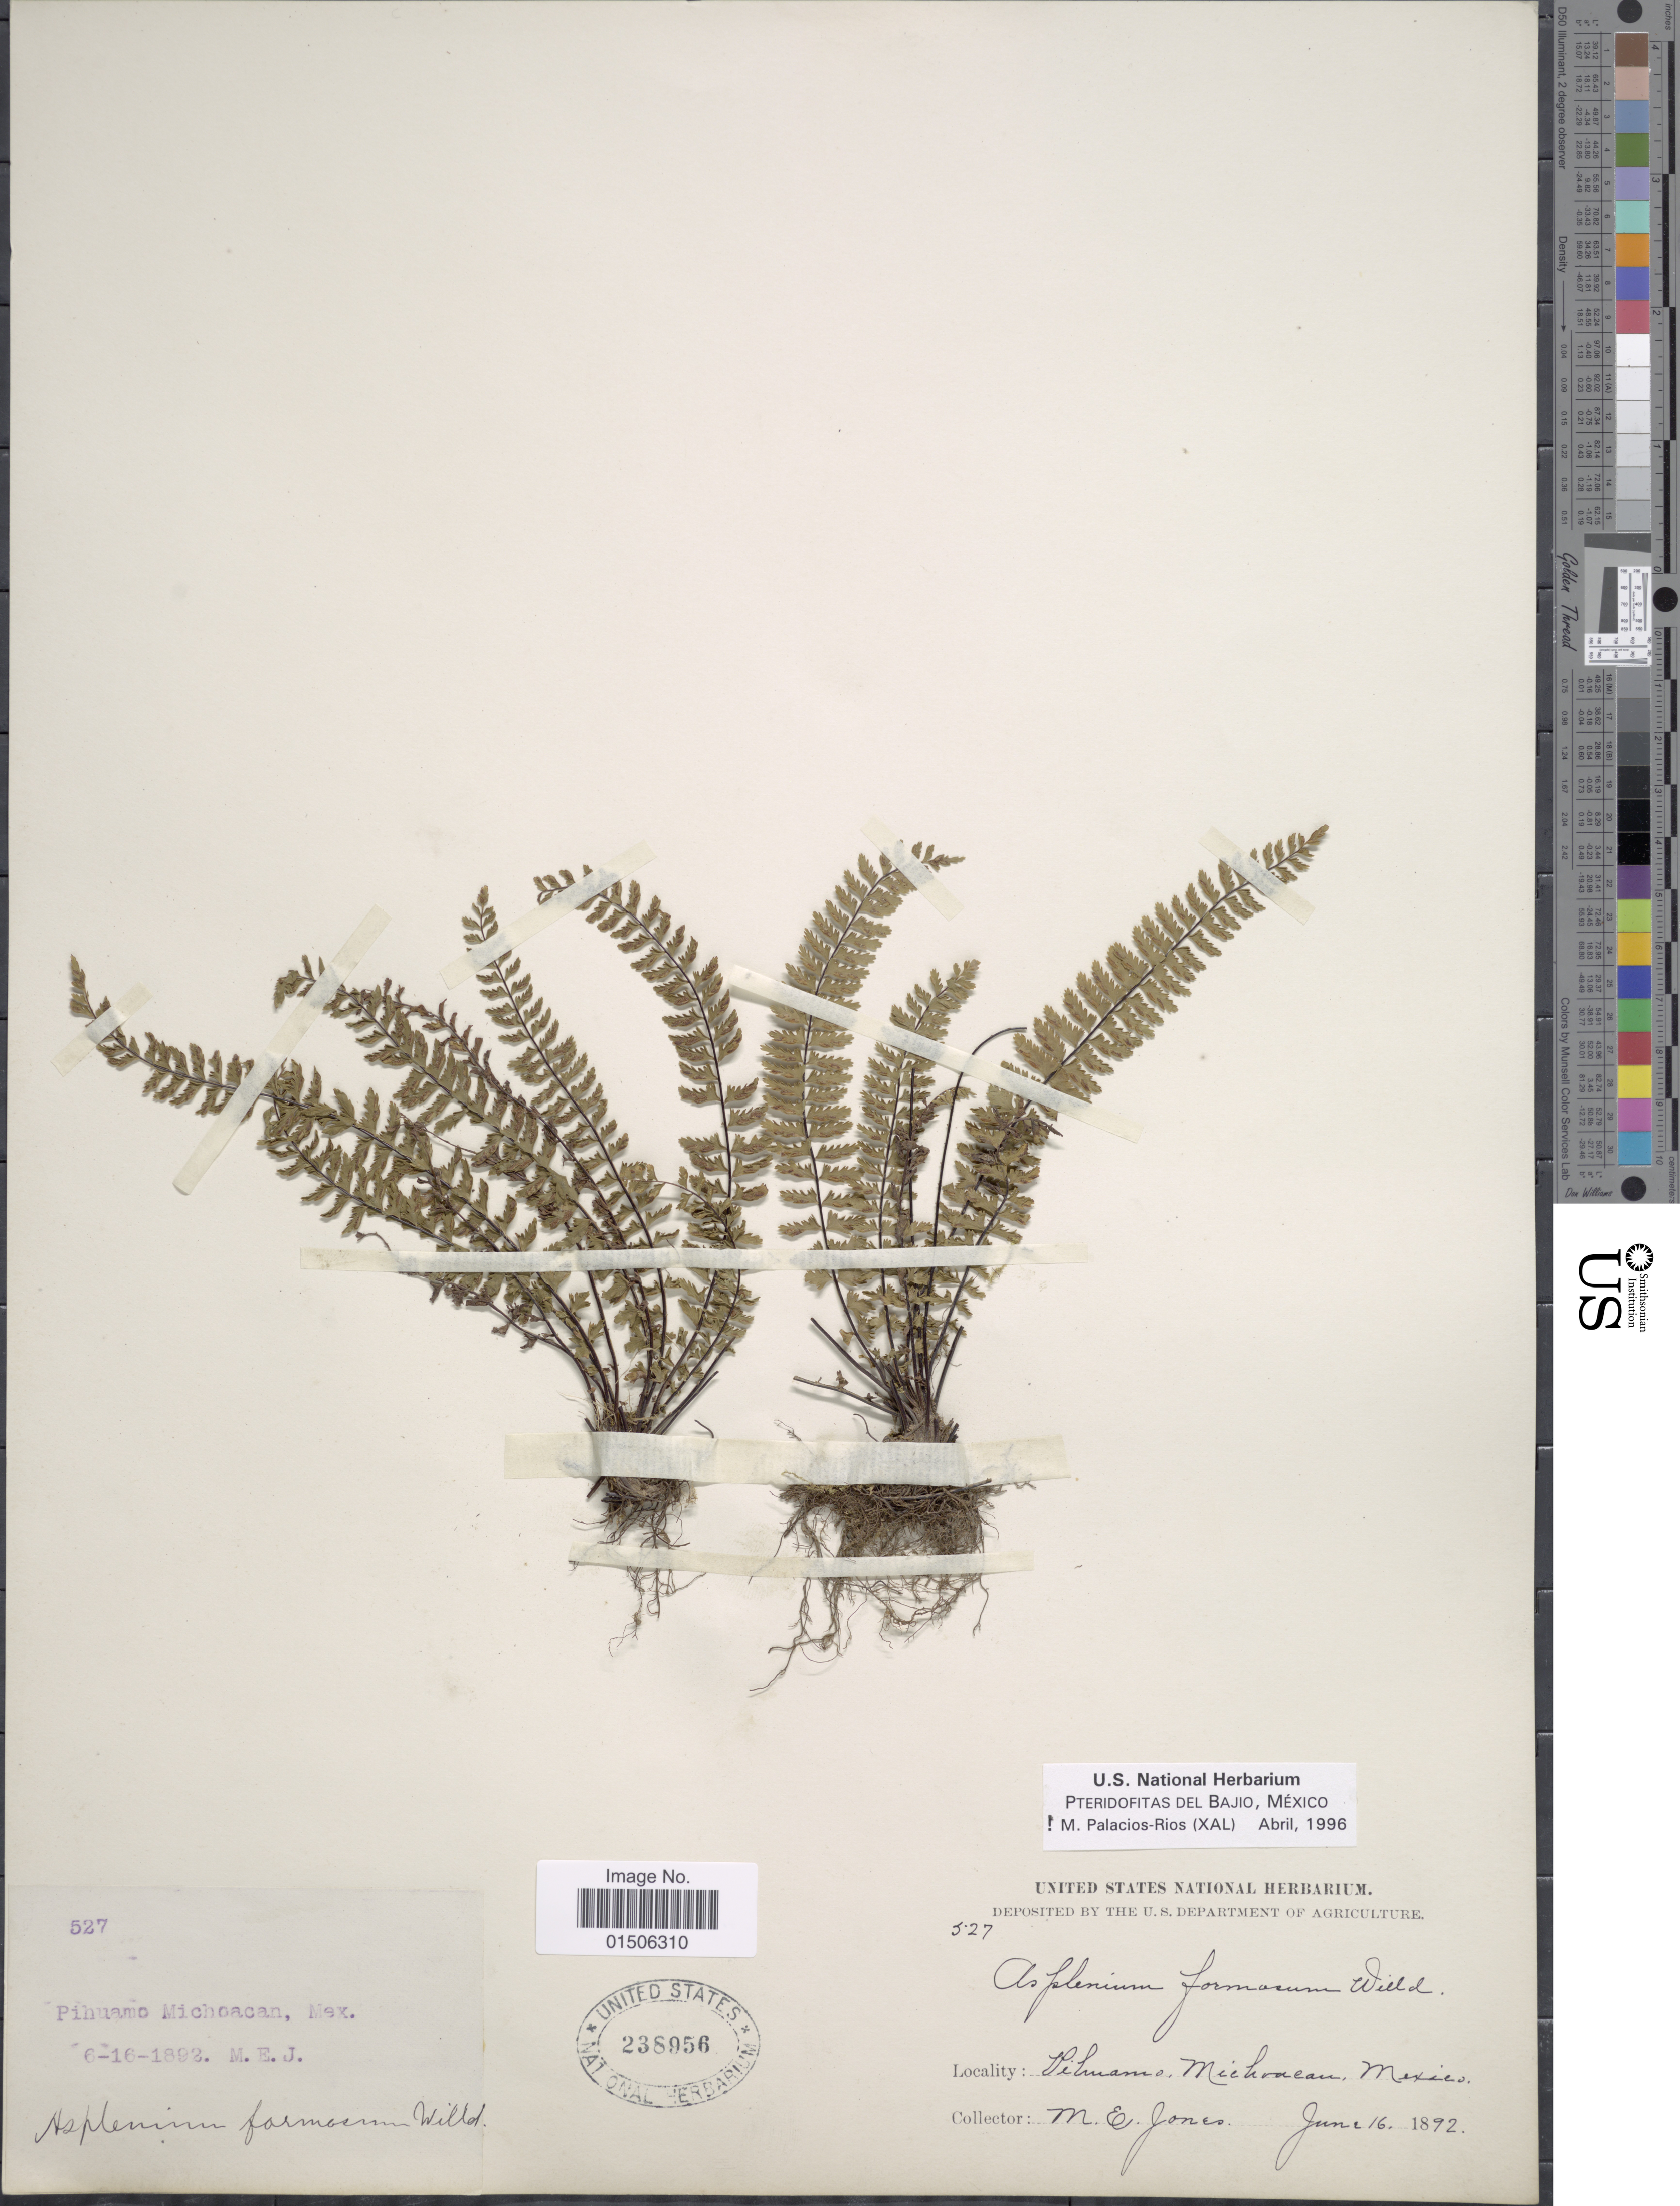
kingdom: Plantae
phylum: Tracheophyta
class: Polypodiopsida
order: Polypodiales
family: Aspleniaceae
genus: Asplenium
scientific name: Asplenium formosum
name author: Willd.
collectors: M. E. Jones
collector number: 527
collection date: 1892-06-16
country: Mexico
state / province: Michoacán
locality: Vihuamo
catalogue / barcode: US 238956